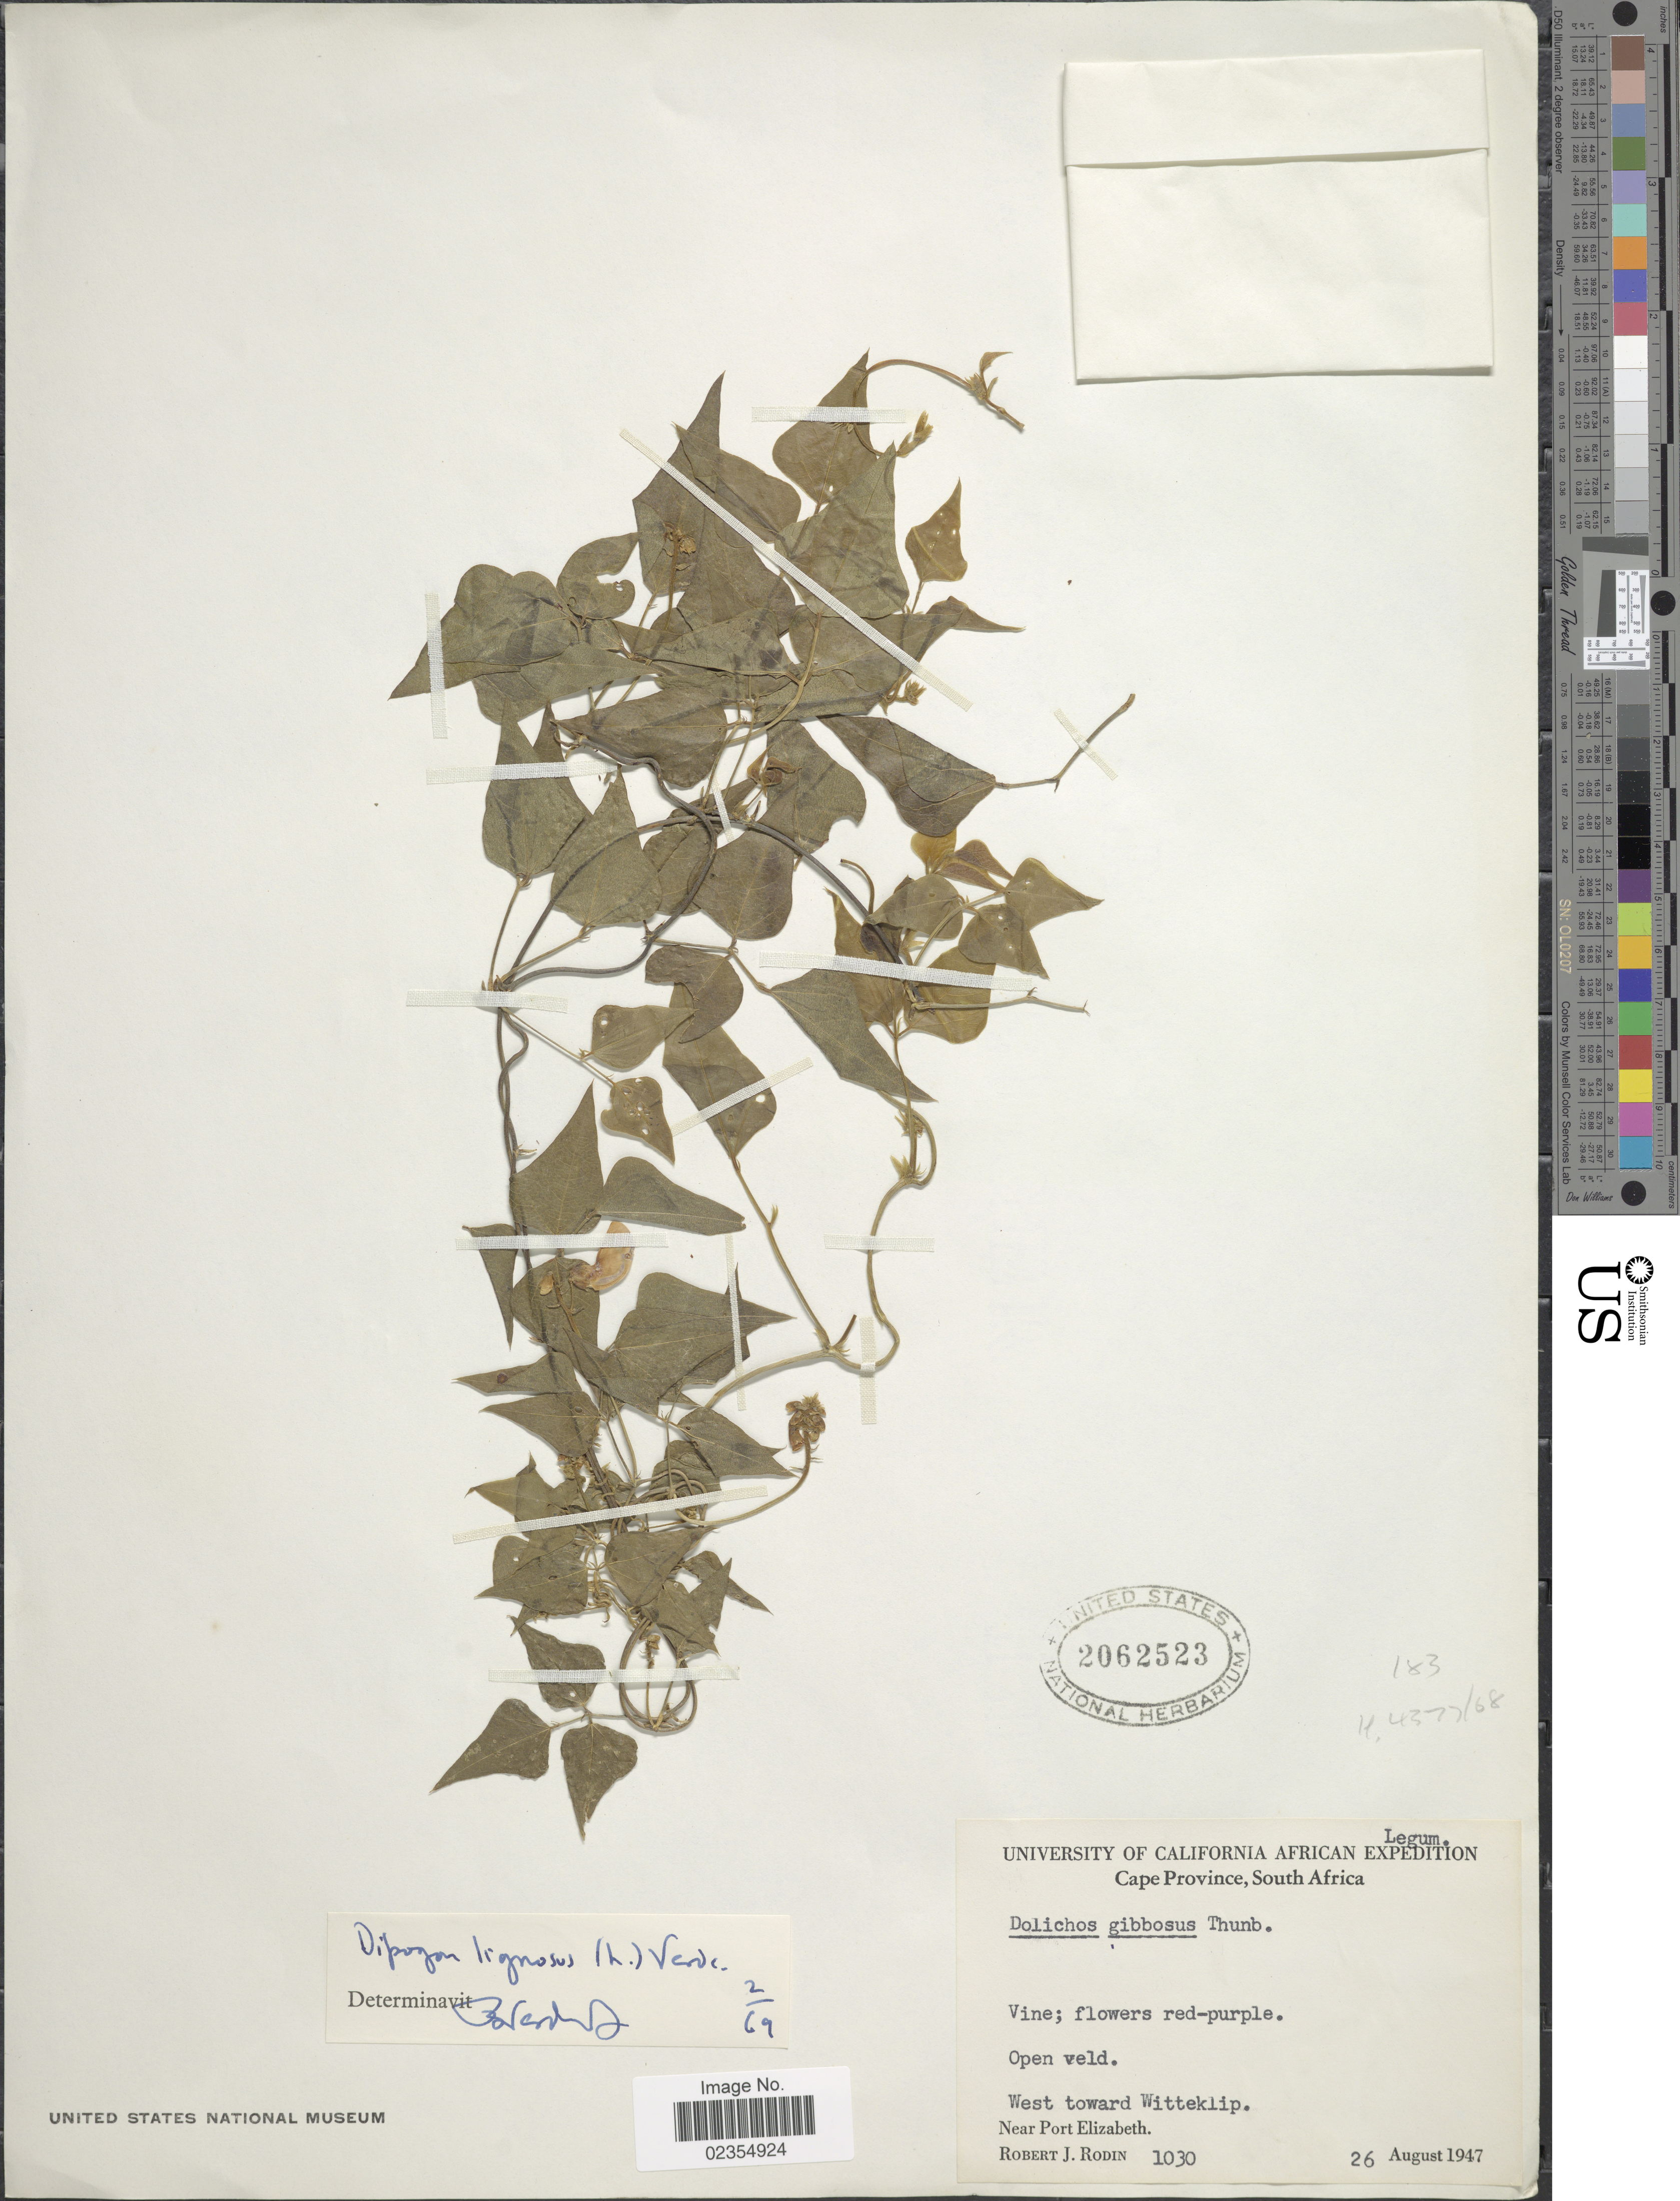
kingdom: Plantae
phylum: Tracheophyta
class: Magnoliopsida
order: Fabales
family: Fabaceae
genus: Dipogon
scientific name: Dipogon lignosus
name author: (L.) Verdc.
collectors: R. J. Rodin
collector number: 1030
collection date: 1947-08-26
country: South Africa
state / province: Eastern Cape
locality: Open veld, West toward Witteklip, near Port Elizabeth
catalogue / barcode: US 2062523